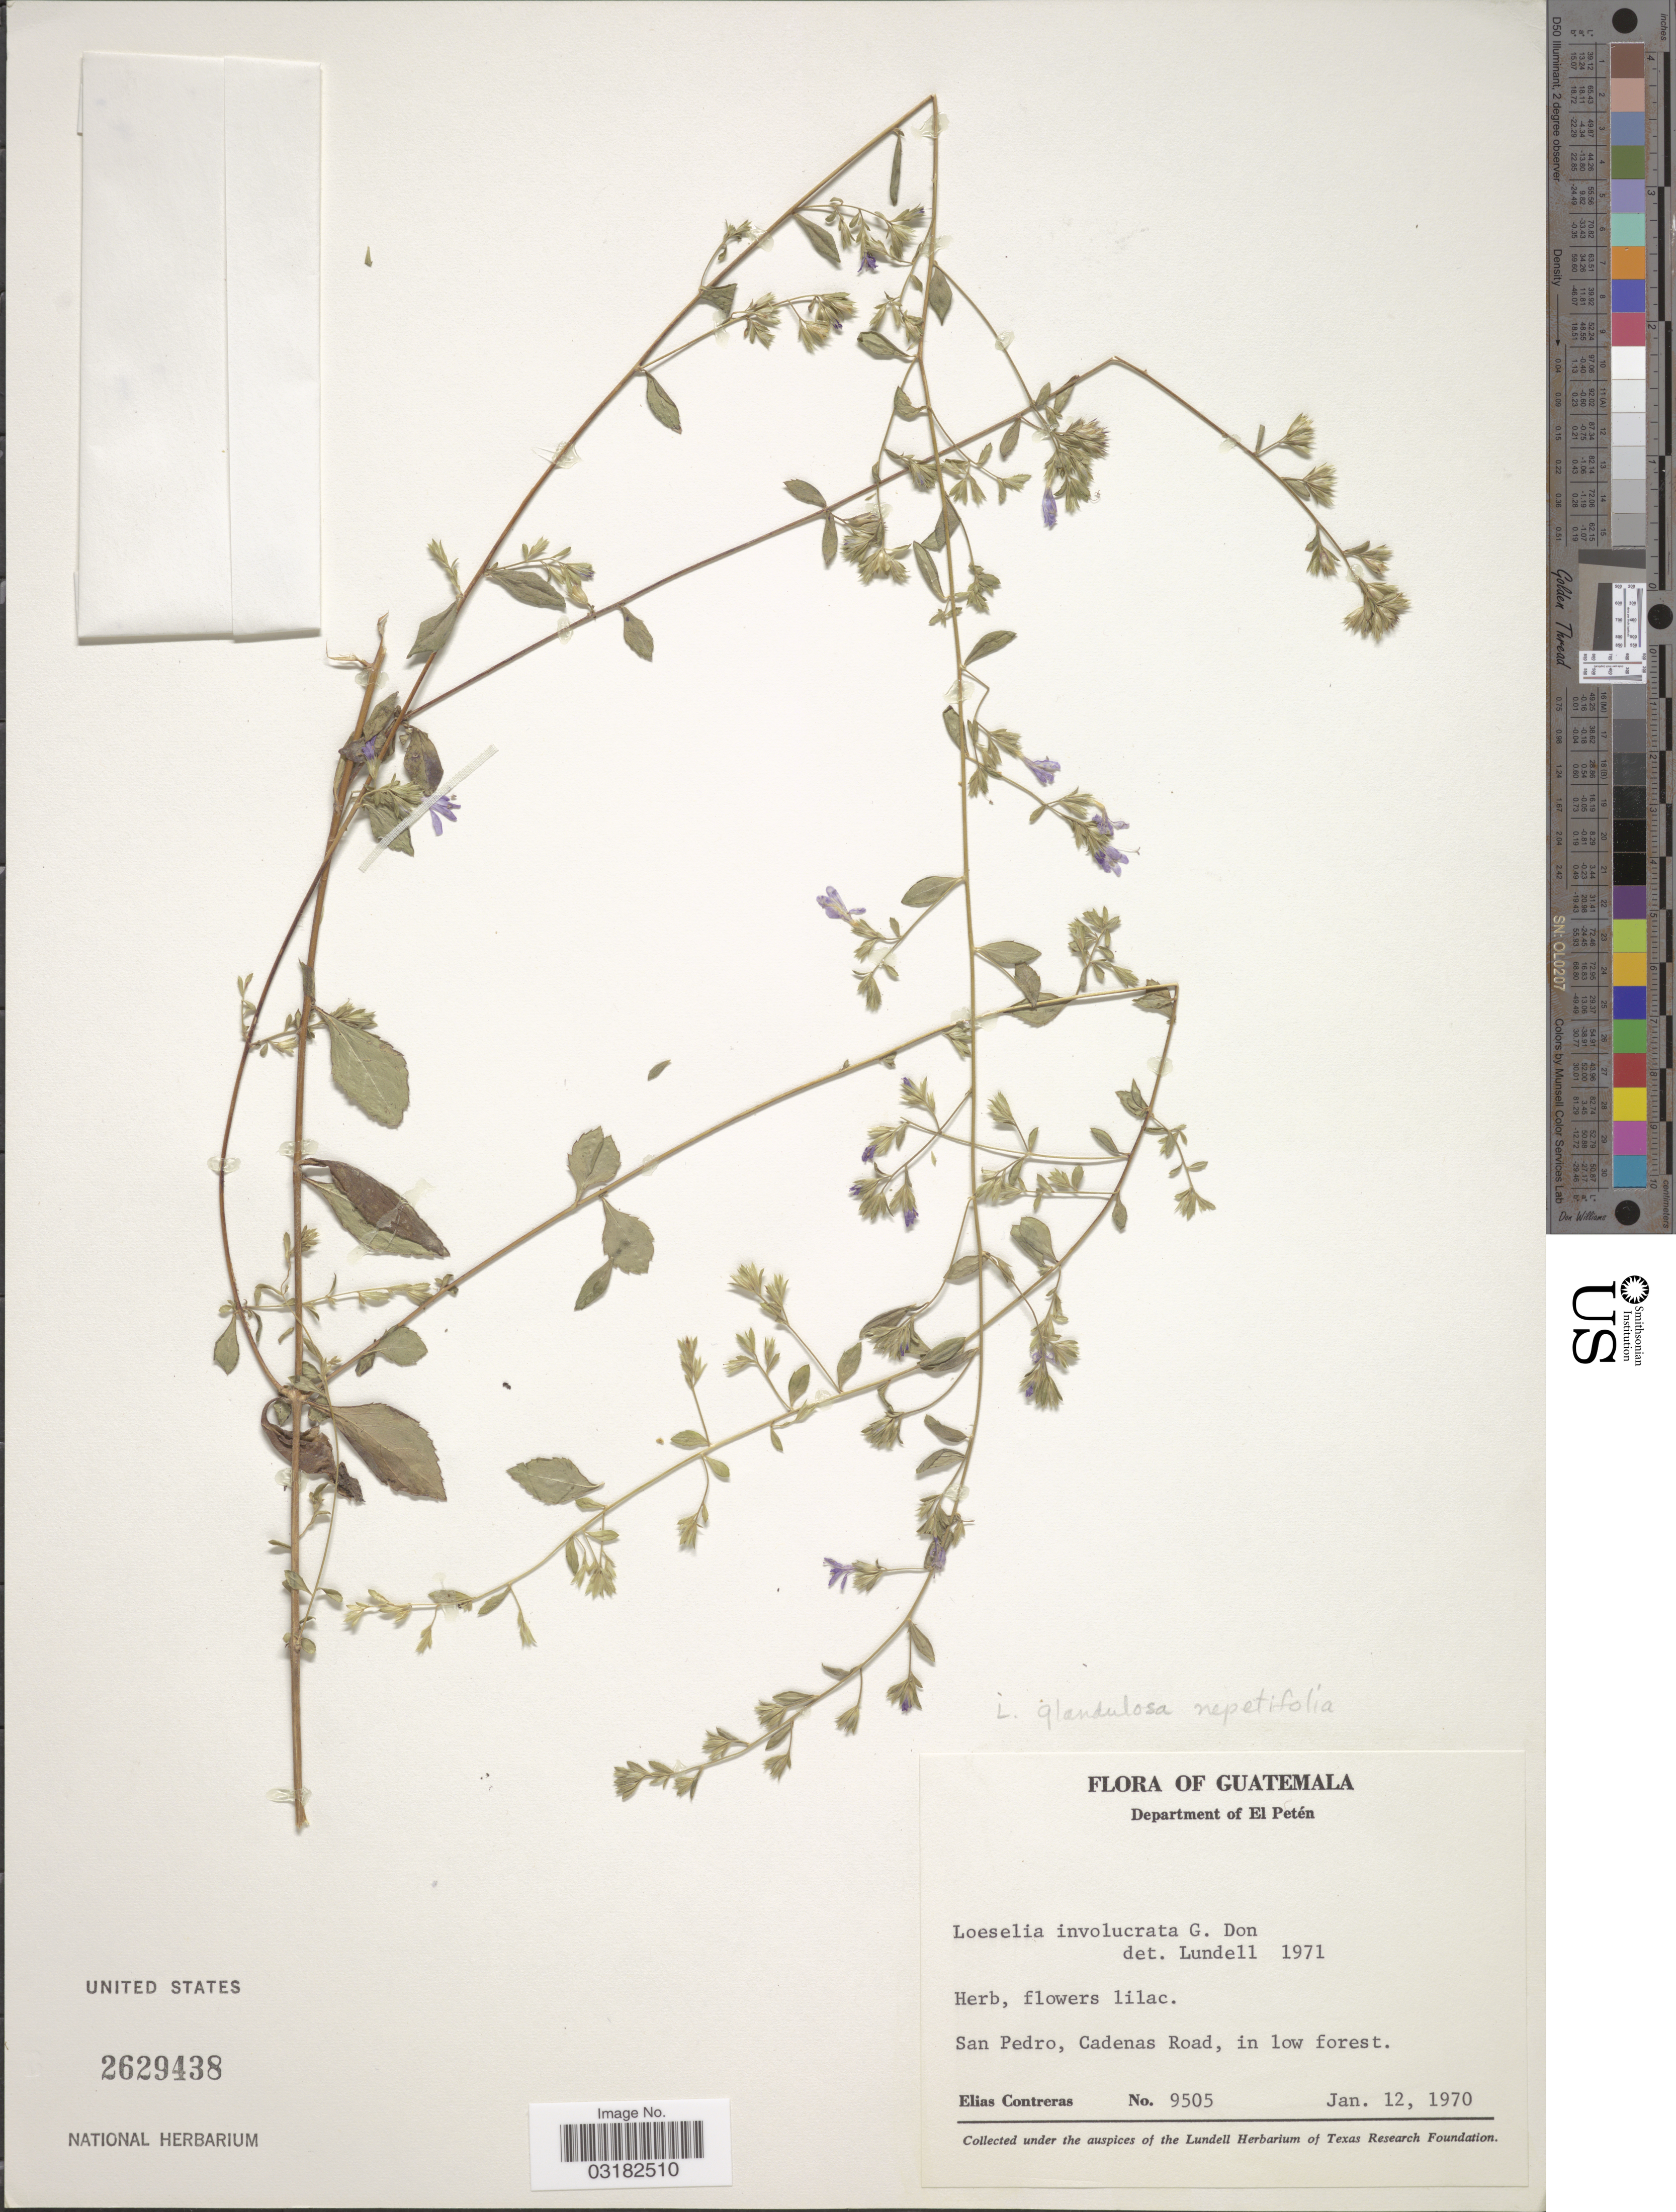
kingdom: Plantae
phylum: Tracheophyta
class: Magnoliopsida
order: Ericales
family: Polemoniaceae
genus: Loeselia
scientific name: Loeselia glandulosa var. nepetifolia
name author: (Cham. & Schltdl.) Brand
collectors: E. Contreras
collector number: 9505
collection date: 1970-01-12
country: Guatemala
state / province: Guatemala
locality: Department of El Petén. San Pedro, Cadenas Road, in low forest.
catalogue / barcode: US 2629438